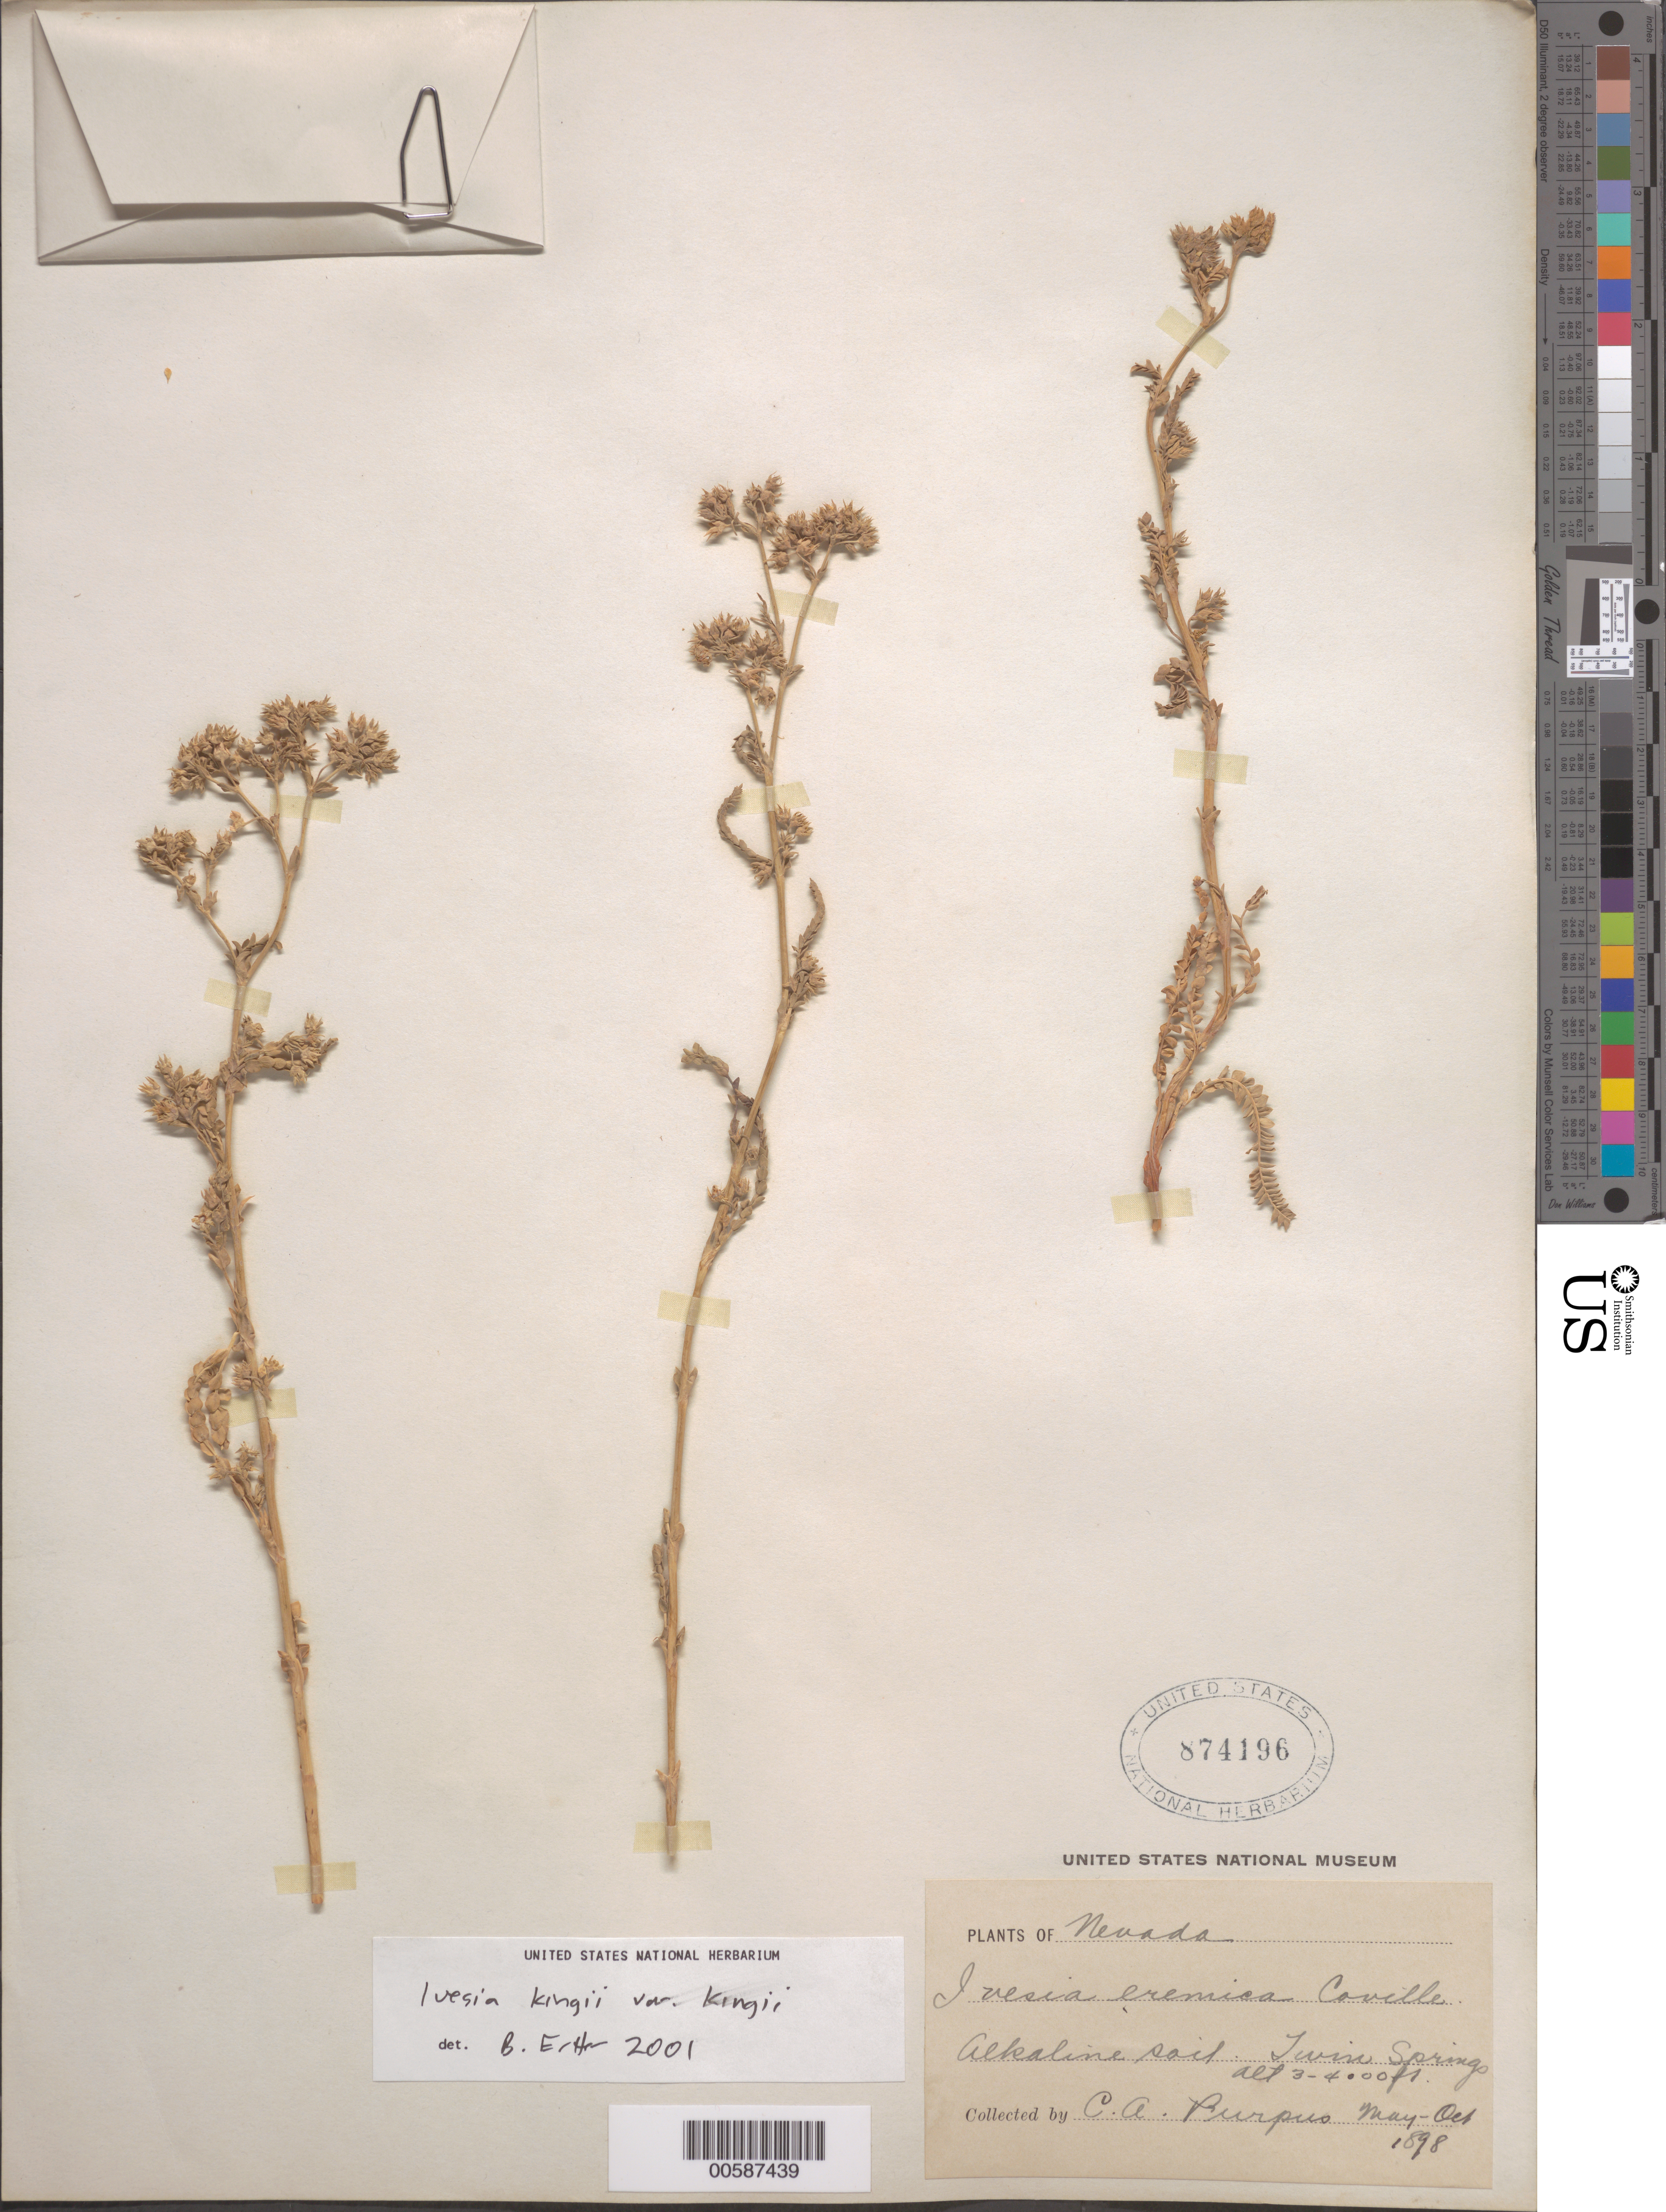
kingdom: Plantae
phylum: Tracheophyta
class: Magnoliopsida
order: Rosales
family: Rosaceae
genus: Potentilla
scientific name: Potentilla kingii var. kingii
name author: (S. Watson) Greene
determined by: Strong, Mark T., (BOT), Smithsonian Institution - National Museum of Natural History (UNITED STATES)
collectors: C. A. Purpus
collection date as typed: May 1898 to -- Oct 1898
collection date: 1898-05/1898-10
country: United States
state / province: Nevada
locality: Twin Springs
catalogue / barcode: US 874196